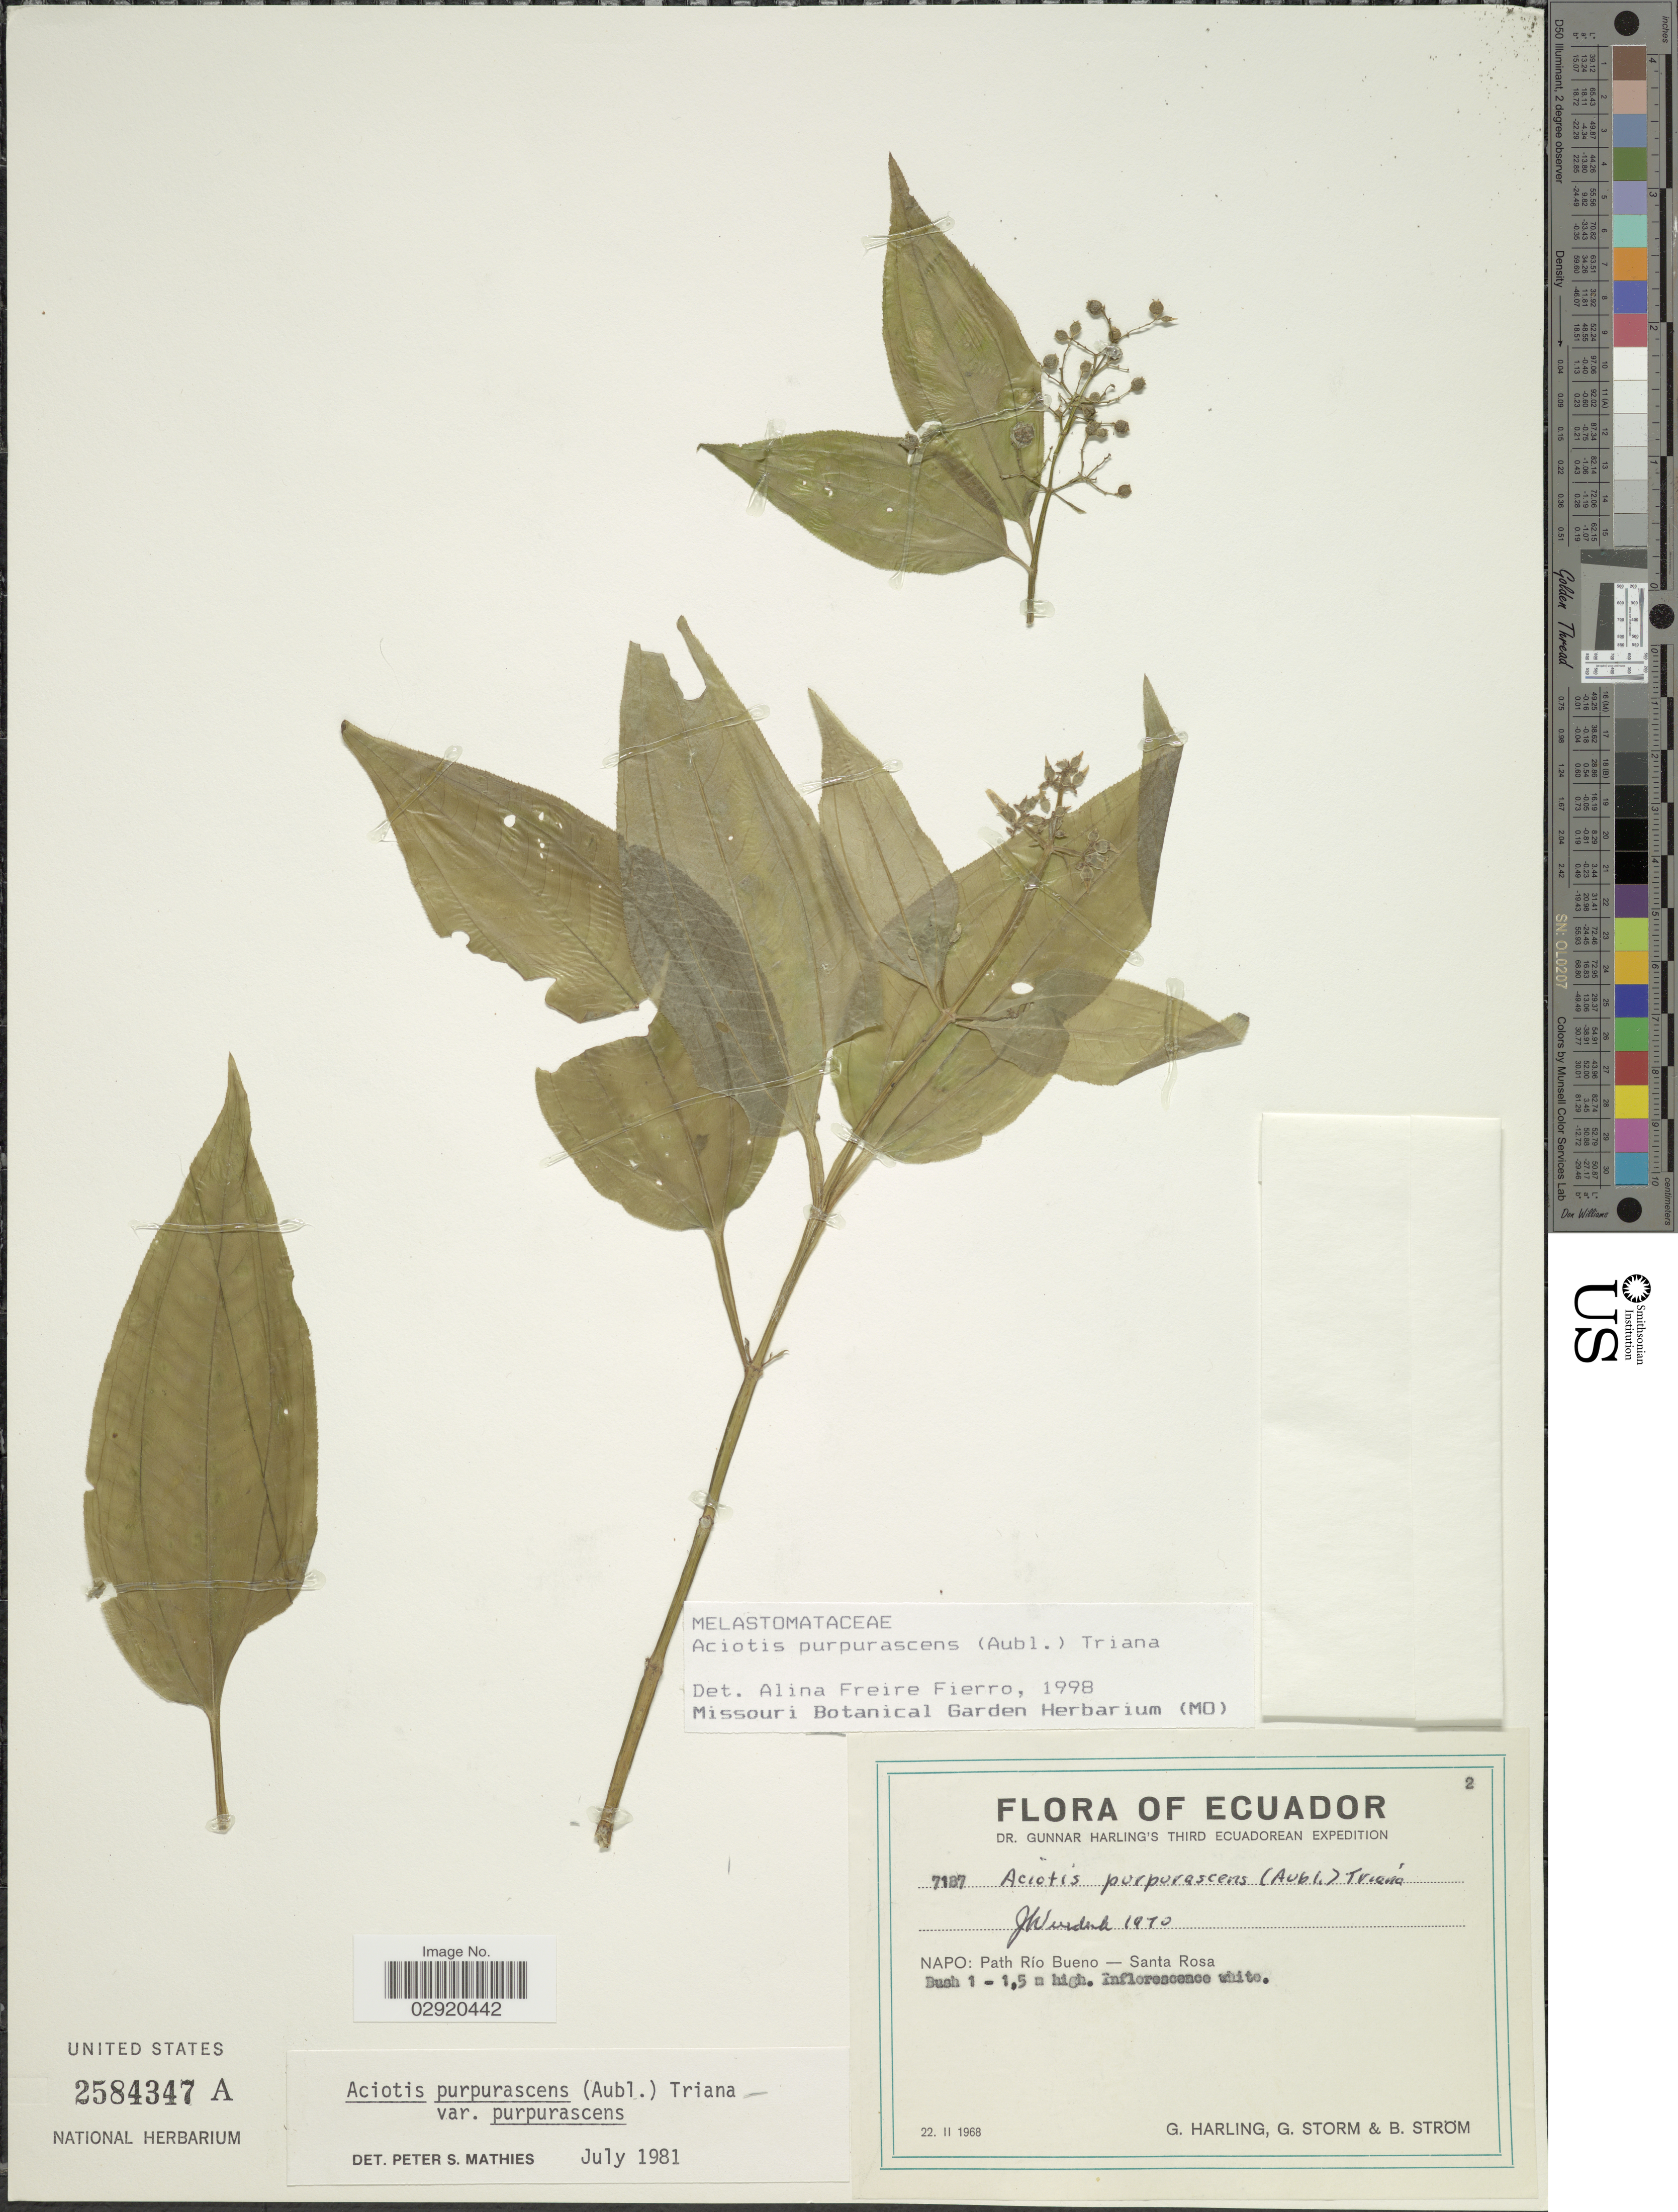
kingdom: Plantae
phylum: Tracheophyta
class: Magnoliopsida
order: Myrtales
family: Melastomataceae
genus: Aciotis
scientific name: Aciotis purpurascens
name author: (Aubl.) Triana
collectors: G. Harling, G. Storm & B. Ström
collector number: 7187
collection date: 1968-02-22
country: Ecuador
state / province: Napo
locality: Napo: Path Río Bueno - Santa Rosa.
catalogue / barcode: US 2584347A